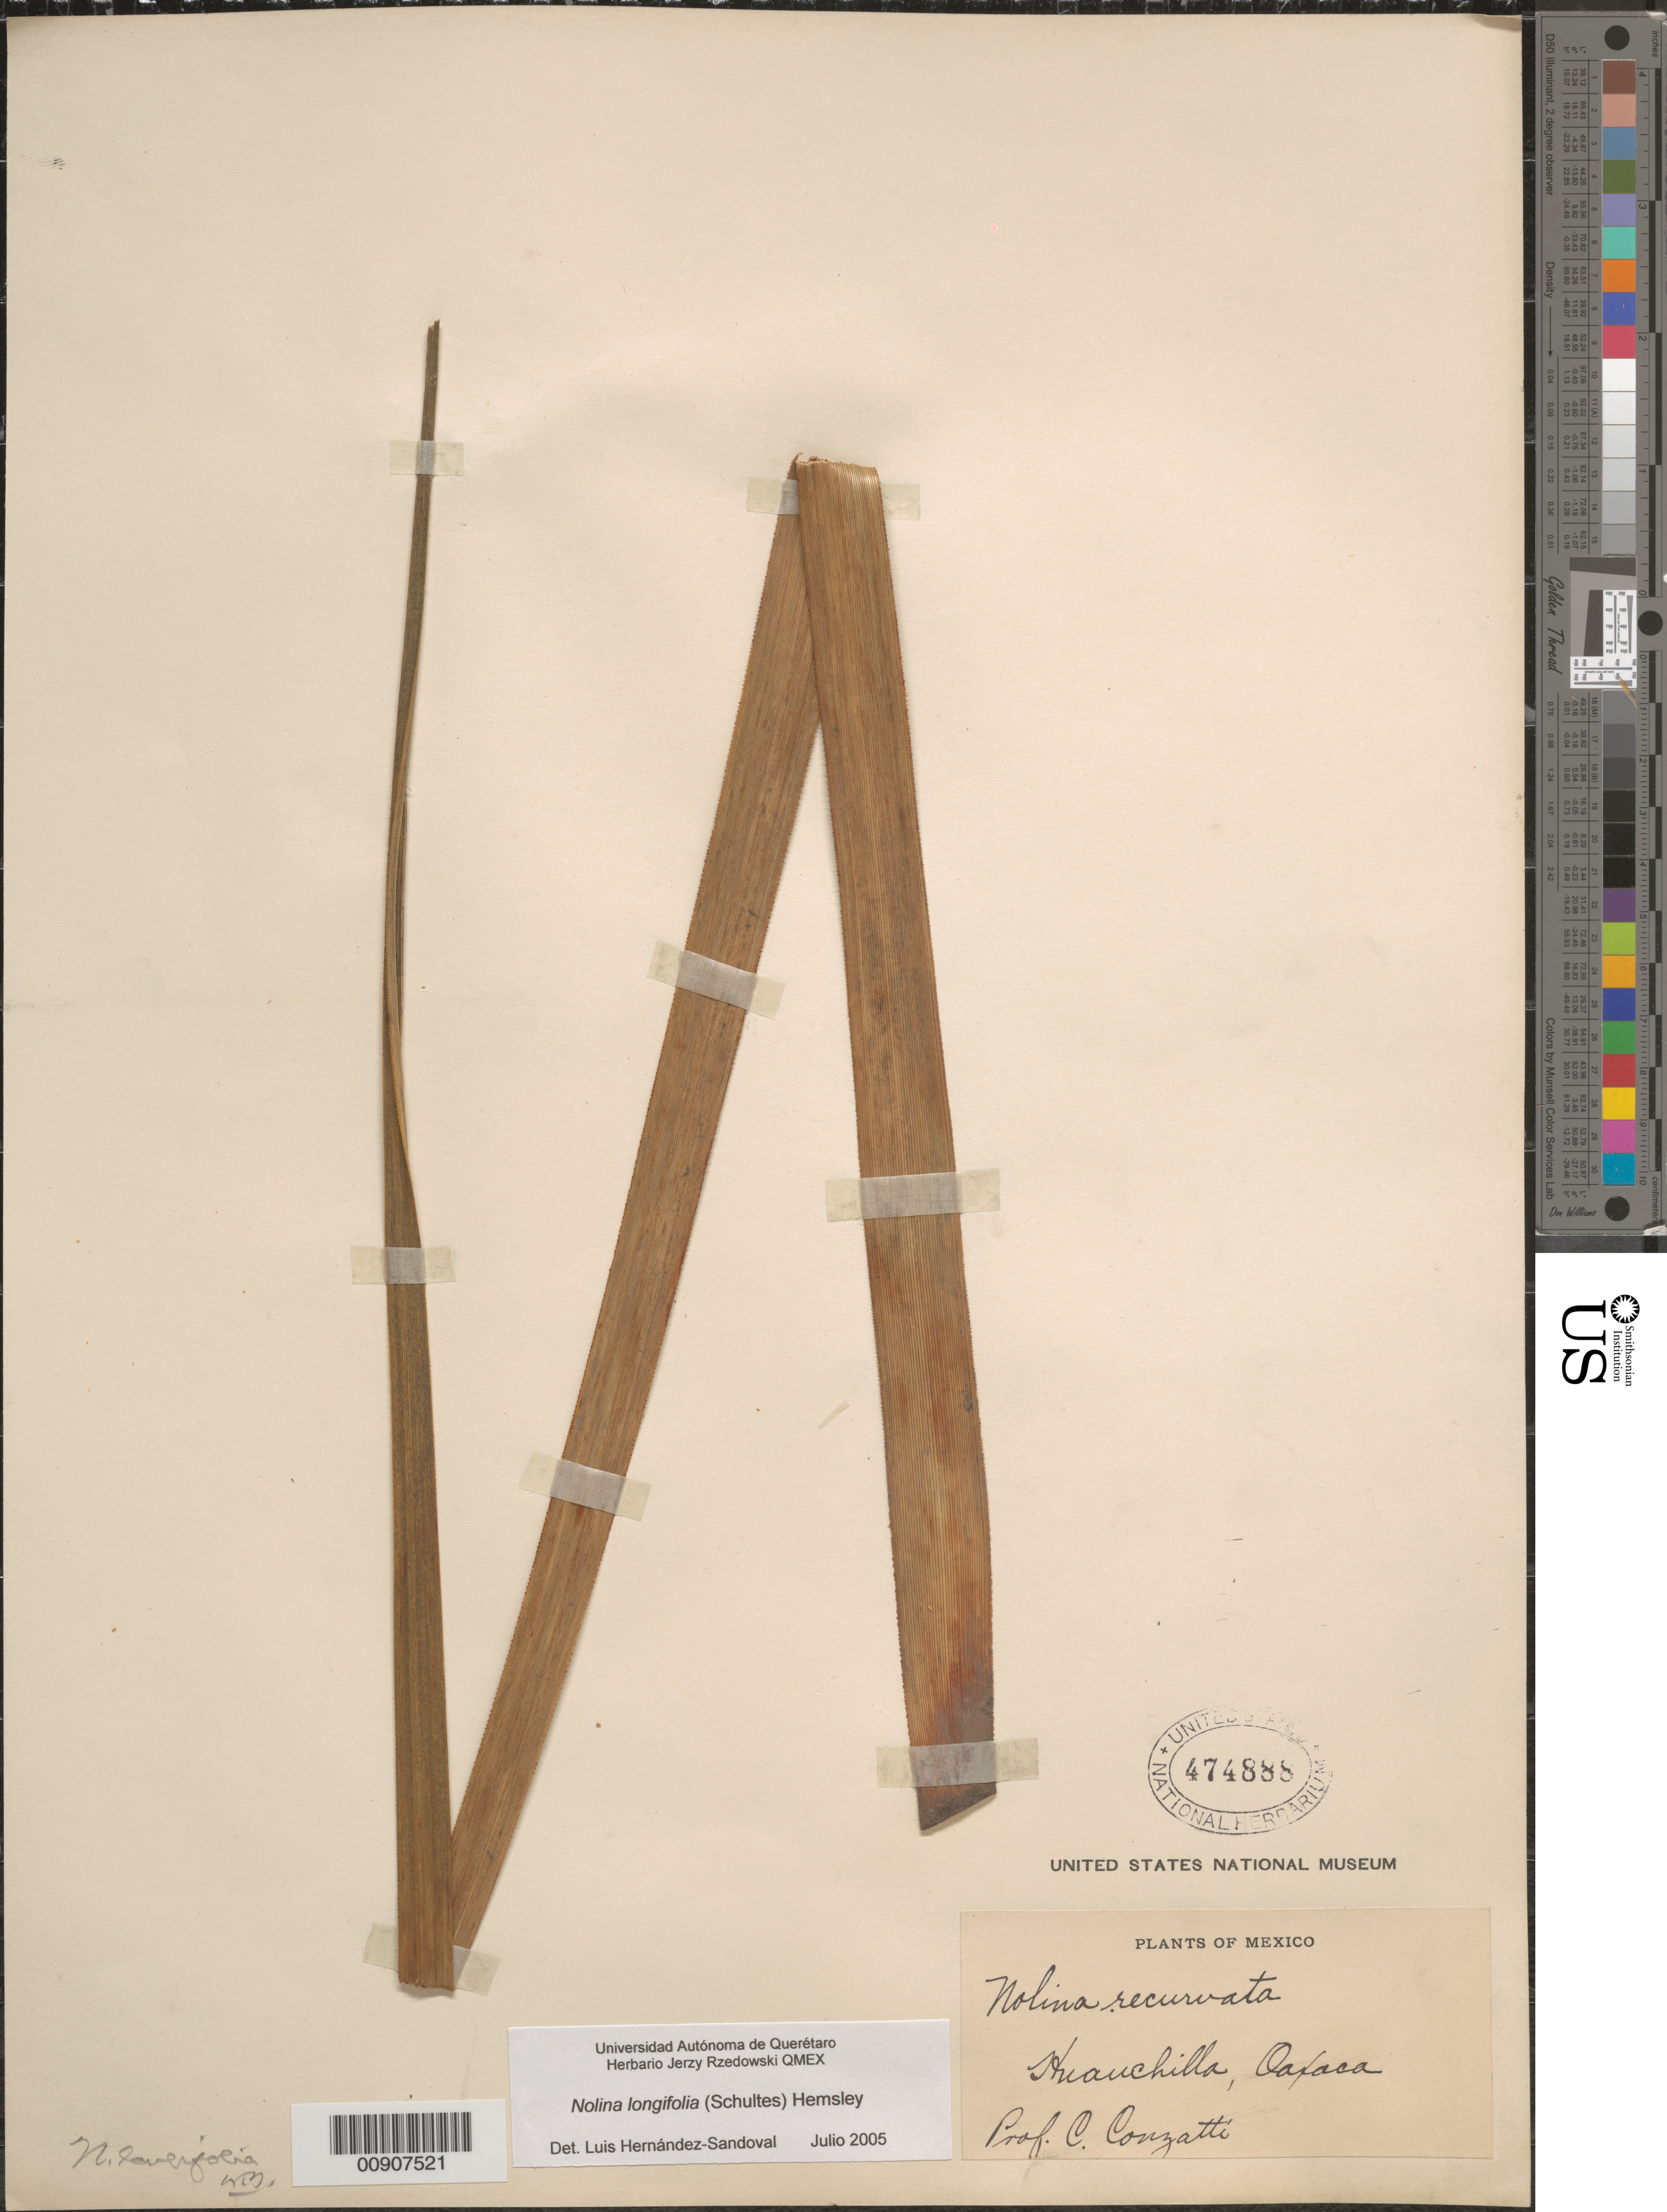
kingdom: Plantae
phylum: Tracheophyta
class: Liliopsida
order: Asparagales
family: Asparagaceae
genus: Nolina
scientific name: Nolina longifolia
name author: (Schult.) J.H. Hemsl.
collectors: C. Conzatti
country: Mexico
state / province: Oaxaca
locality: Huauchilla, Oaxaca.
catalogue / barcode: US 474888